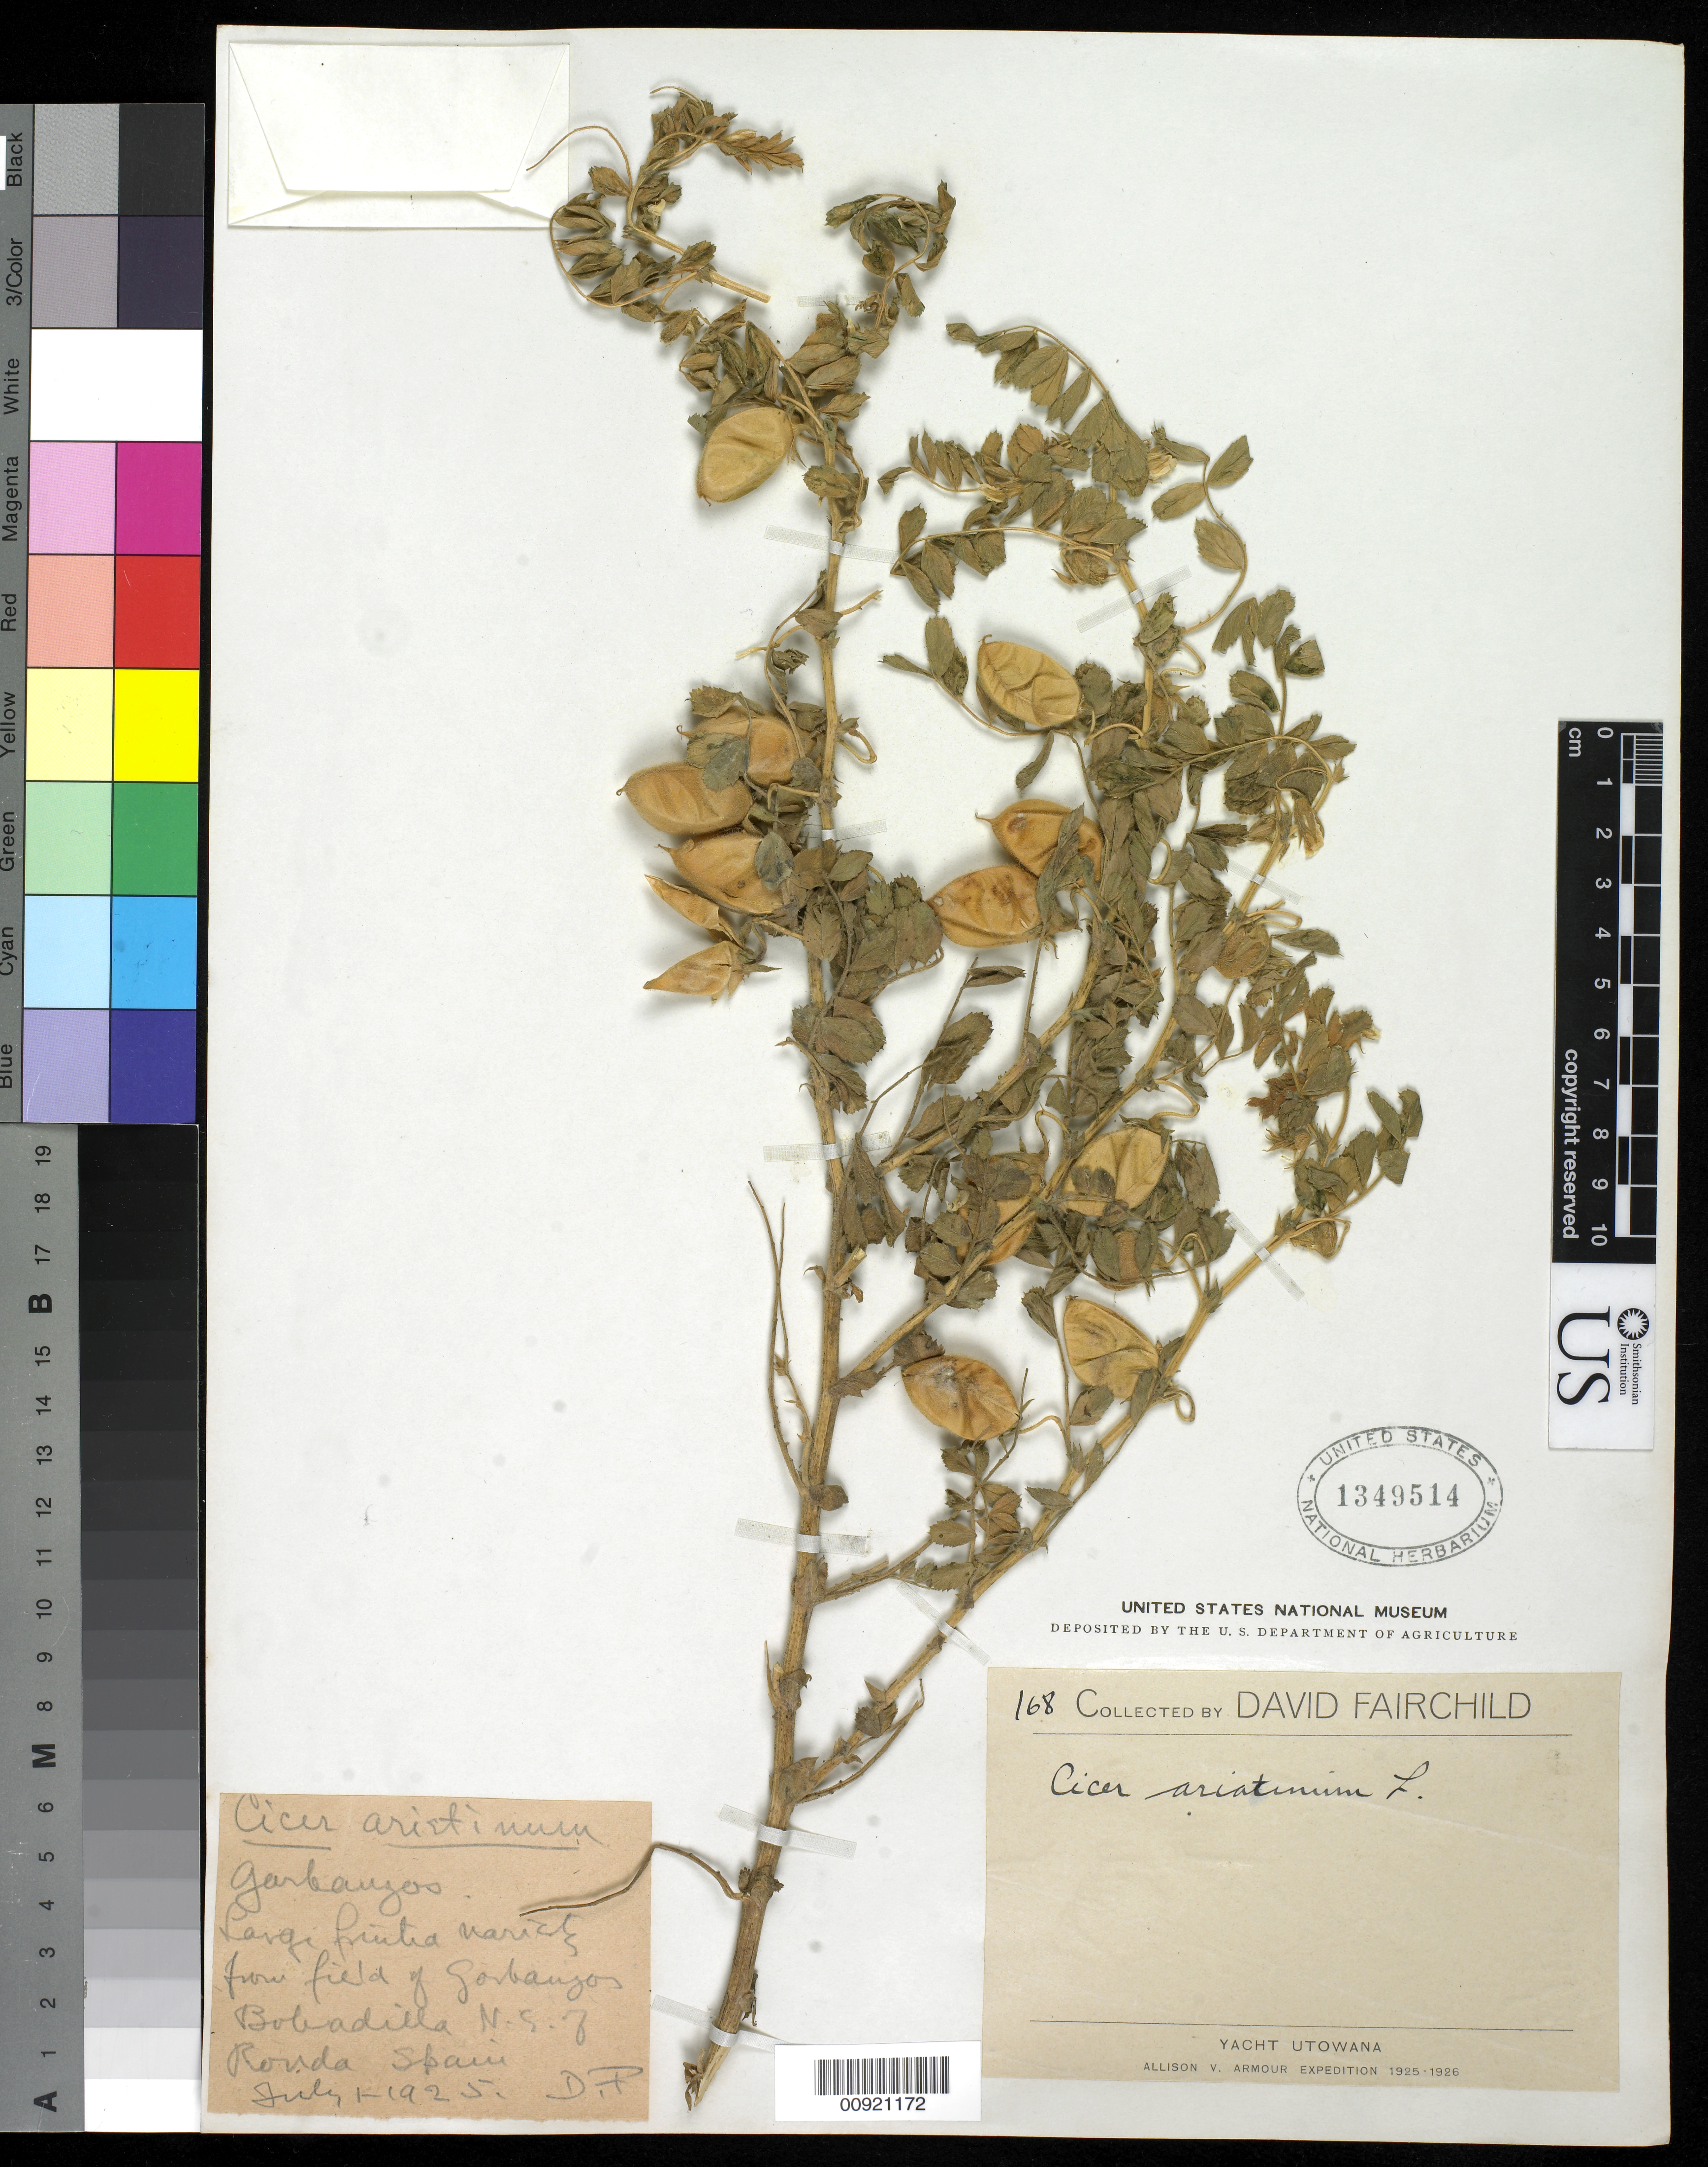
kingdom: Plantae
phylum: Tracheophyta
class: Magnoliopsida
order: Fabales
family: Fabaceae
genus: Cicer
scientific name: Cicer arietinum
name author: L.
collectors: D. Fairchild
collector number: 168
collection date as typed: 01 Jul 1925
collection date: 1925-07-01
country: Spain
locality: From field of Gorbanjos Bobadilla N.S. of Rouda, Spain.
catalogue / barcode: US 1349514